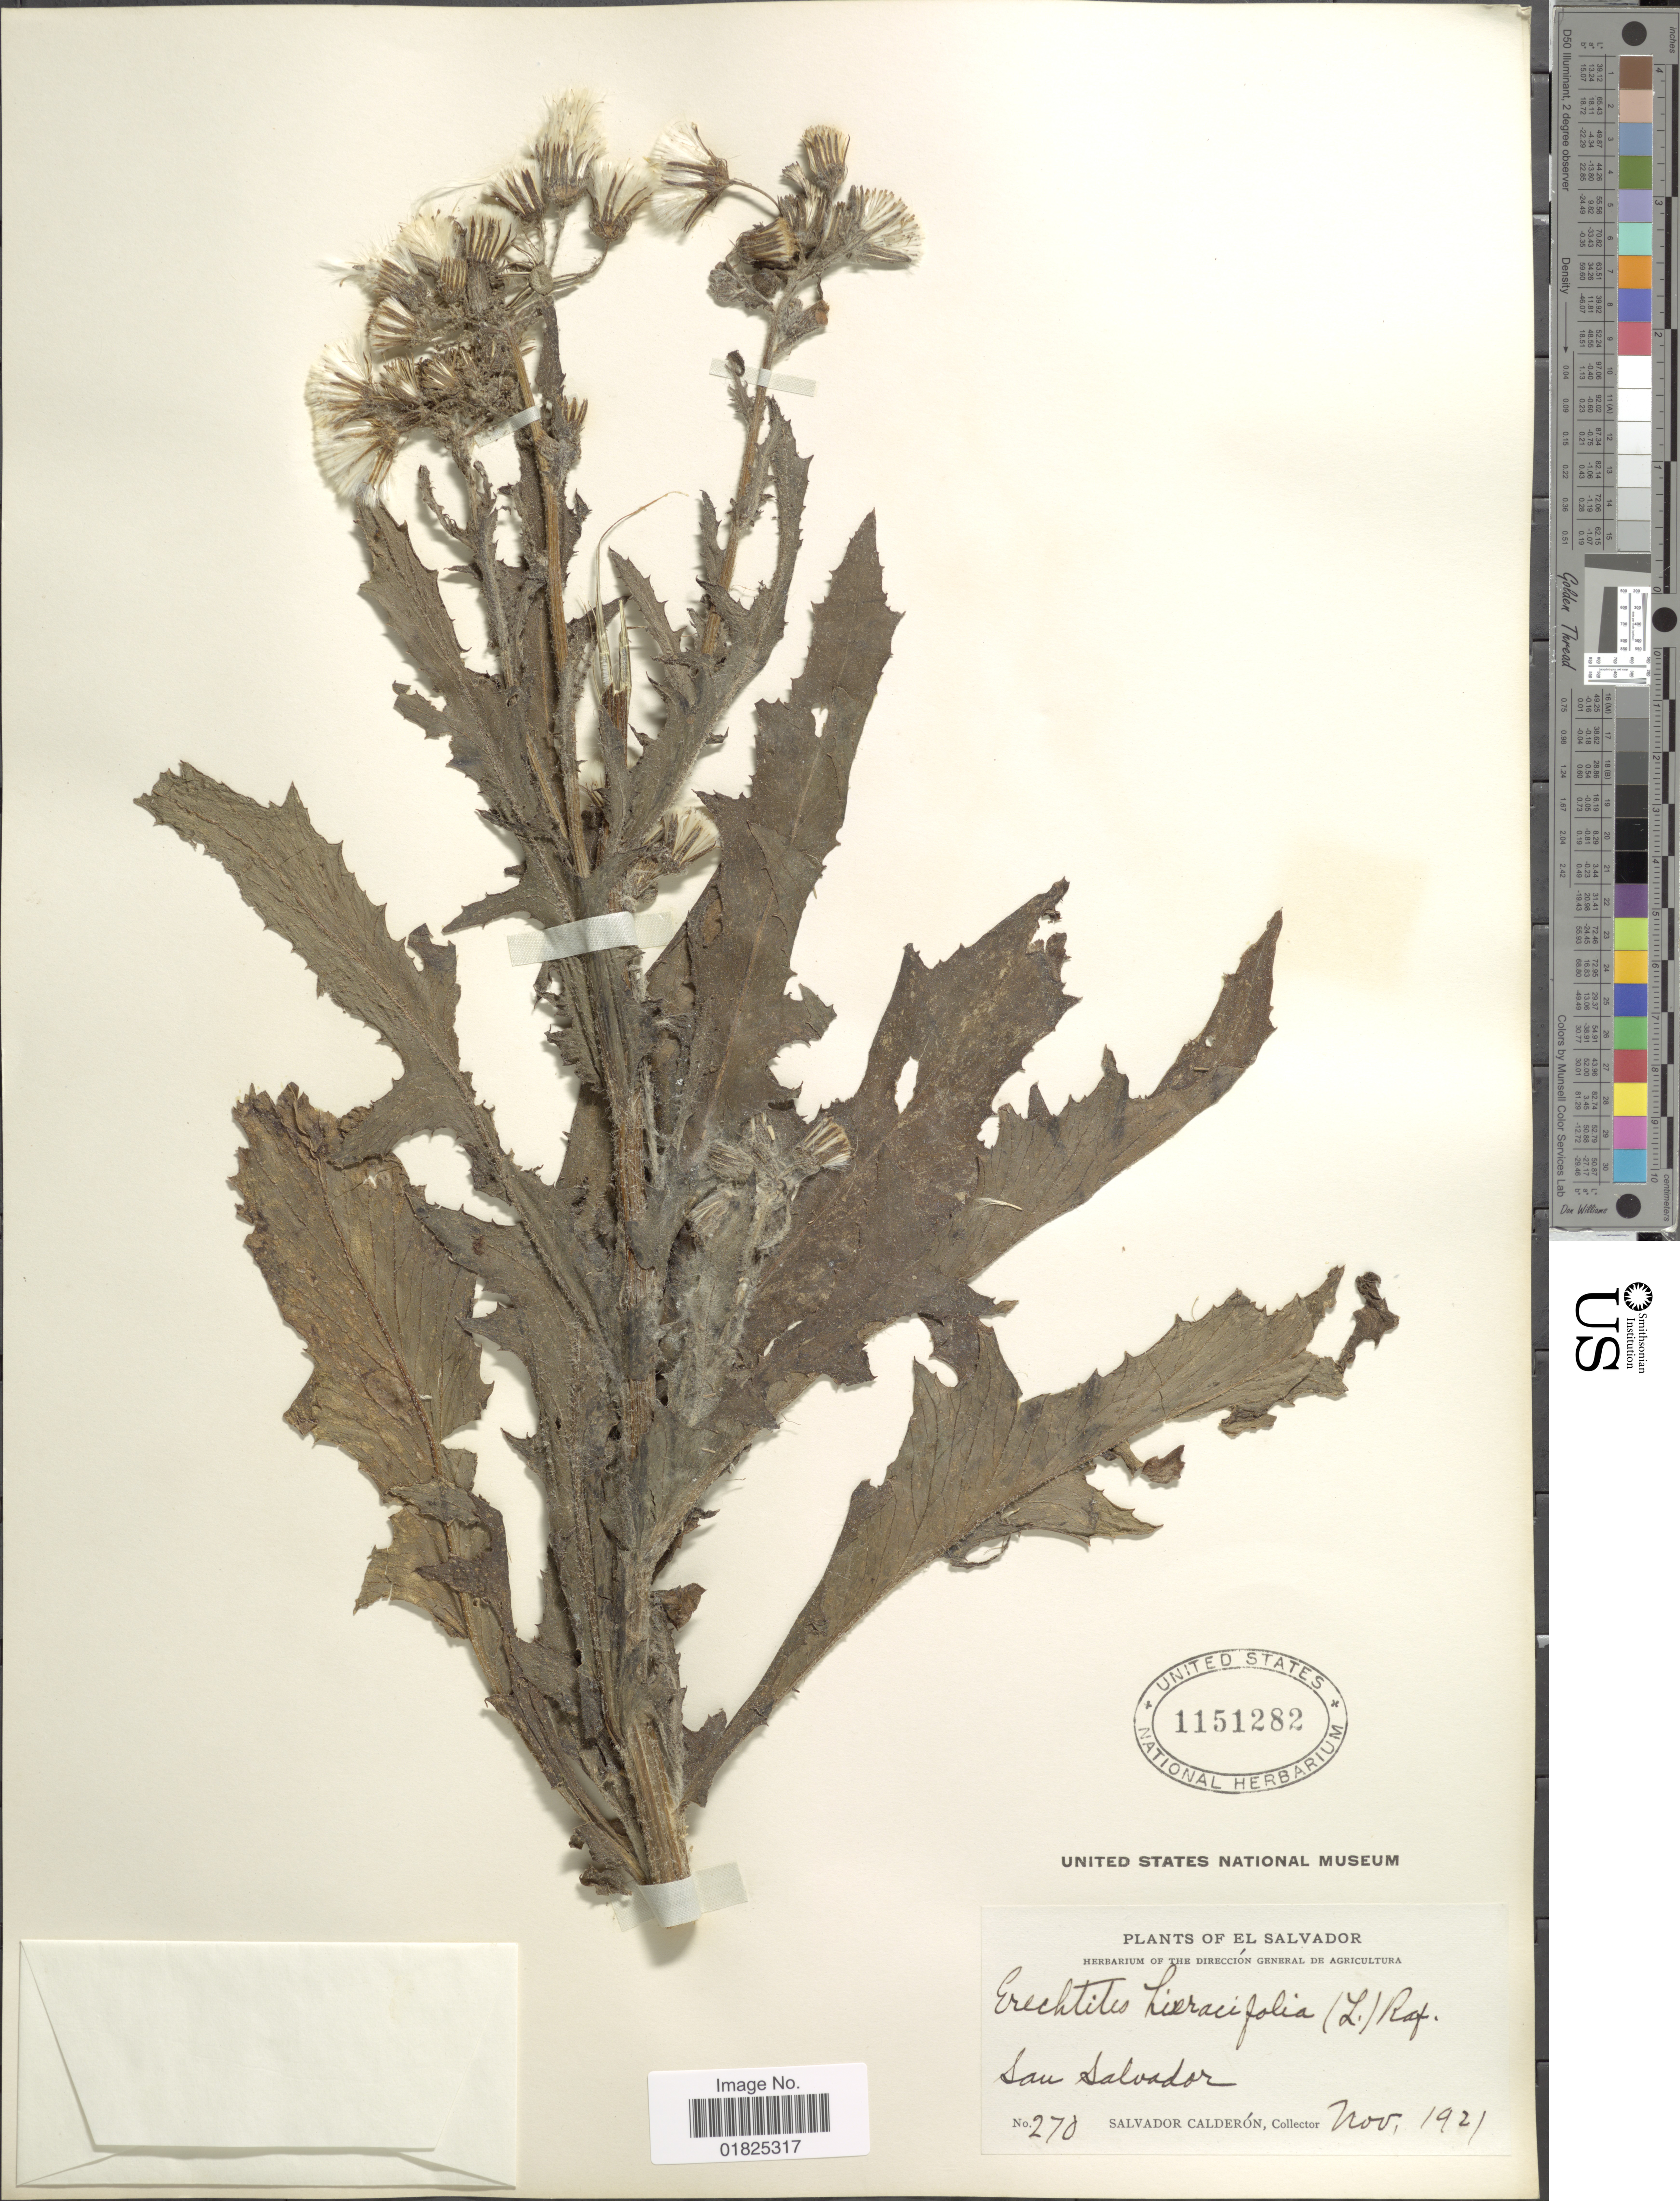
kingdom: Plantae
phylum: Tracheophyta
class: Magnoliopsida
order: Asterales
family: Asteraceae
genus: Erechtites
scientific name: Erechtites hieraciifolius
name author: (L.) Raf. ex DC.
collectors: S. Calderón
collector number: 278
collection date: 1921-11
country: El Salvador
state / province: San Salvador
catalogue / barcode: US 1151282